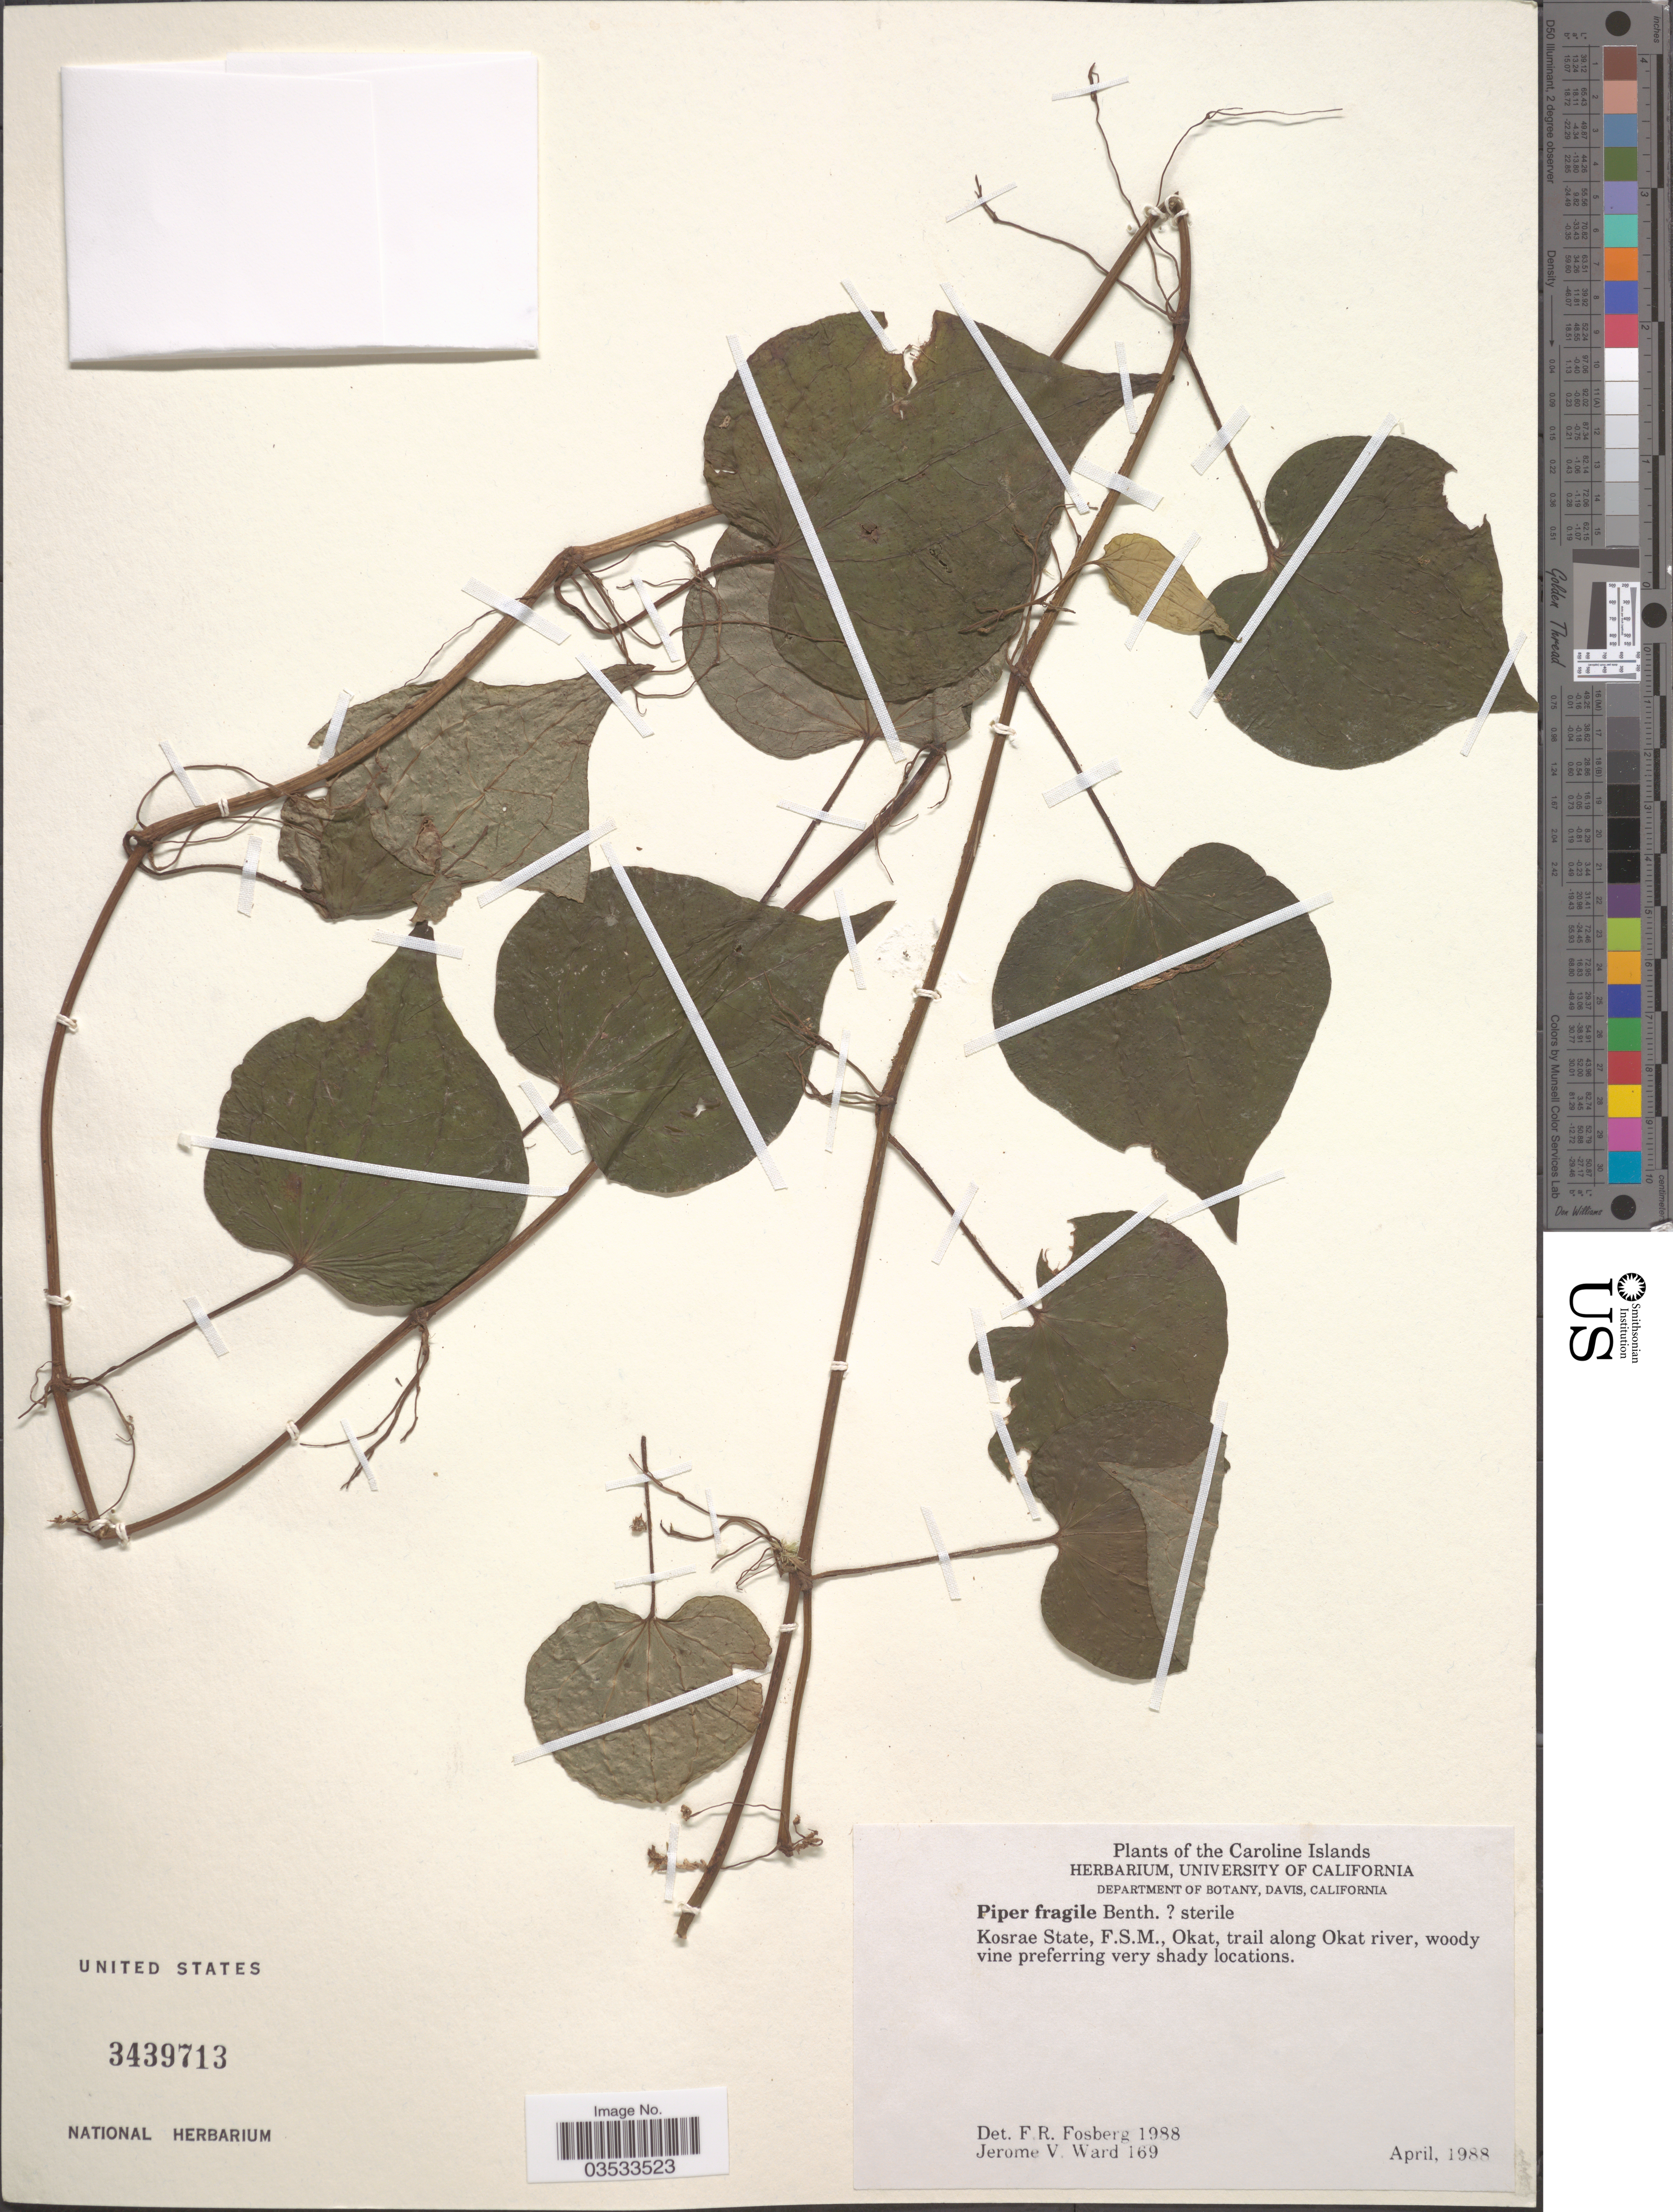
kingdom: Plantae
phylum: Tracheophyta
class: Magnoliopsida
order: Piperales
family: Piperaceae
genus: Piper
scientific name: Piper fragile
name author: Benth.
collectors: J. V. Ward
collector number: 169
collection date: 1988-04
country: Micronesia, Federated States of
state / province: Kosrae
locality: The Caroline Islands. F.S.M., Okat, trail along Okat river.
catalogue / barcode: US 3439713